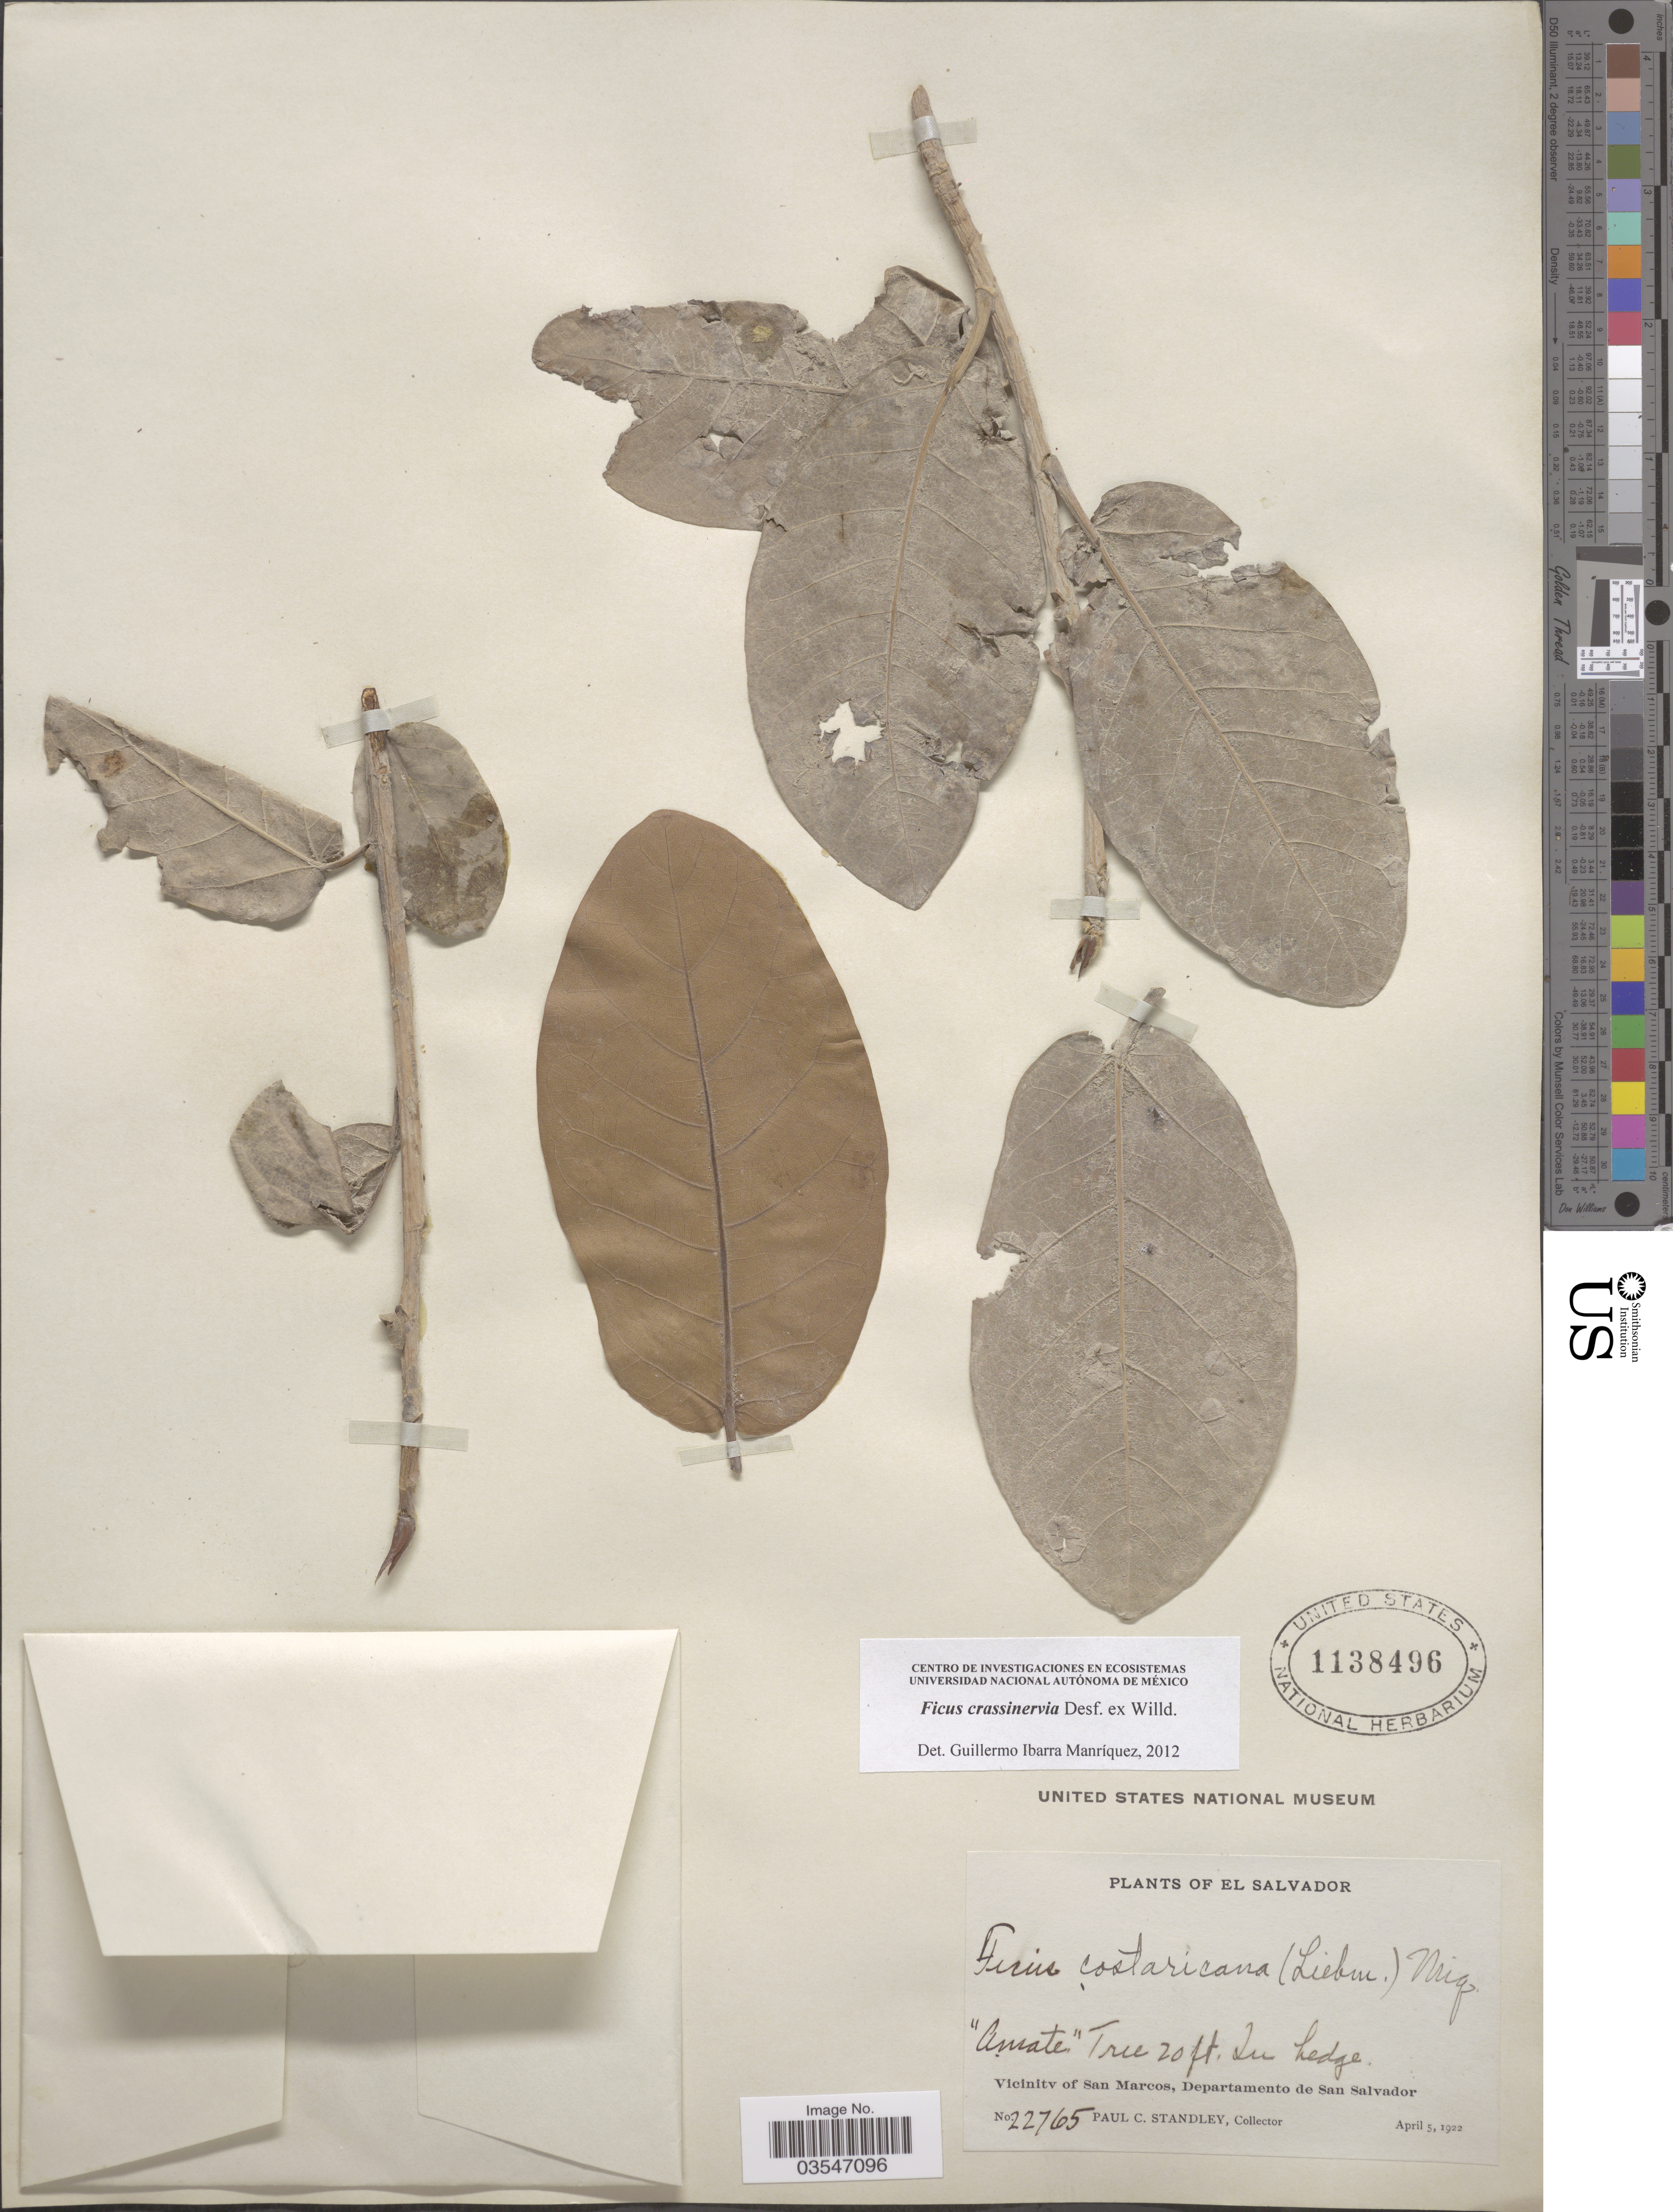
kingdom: Plantae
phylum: Tracheophyta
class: Magnoliopsida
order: Rosales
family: Moraceae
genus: Ficus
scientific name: Ficus crassinervia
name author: Desf. ex Willd.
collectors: P. C. Standley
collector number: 22765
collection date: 1922-04-05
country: El Salvador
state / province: San Salvador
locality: Vicinity of San Marcos, Departamento de San Salvador.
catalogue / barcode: US 1138496